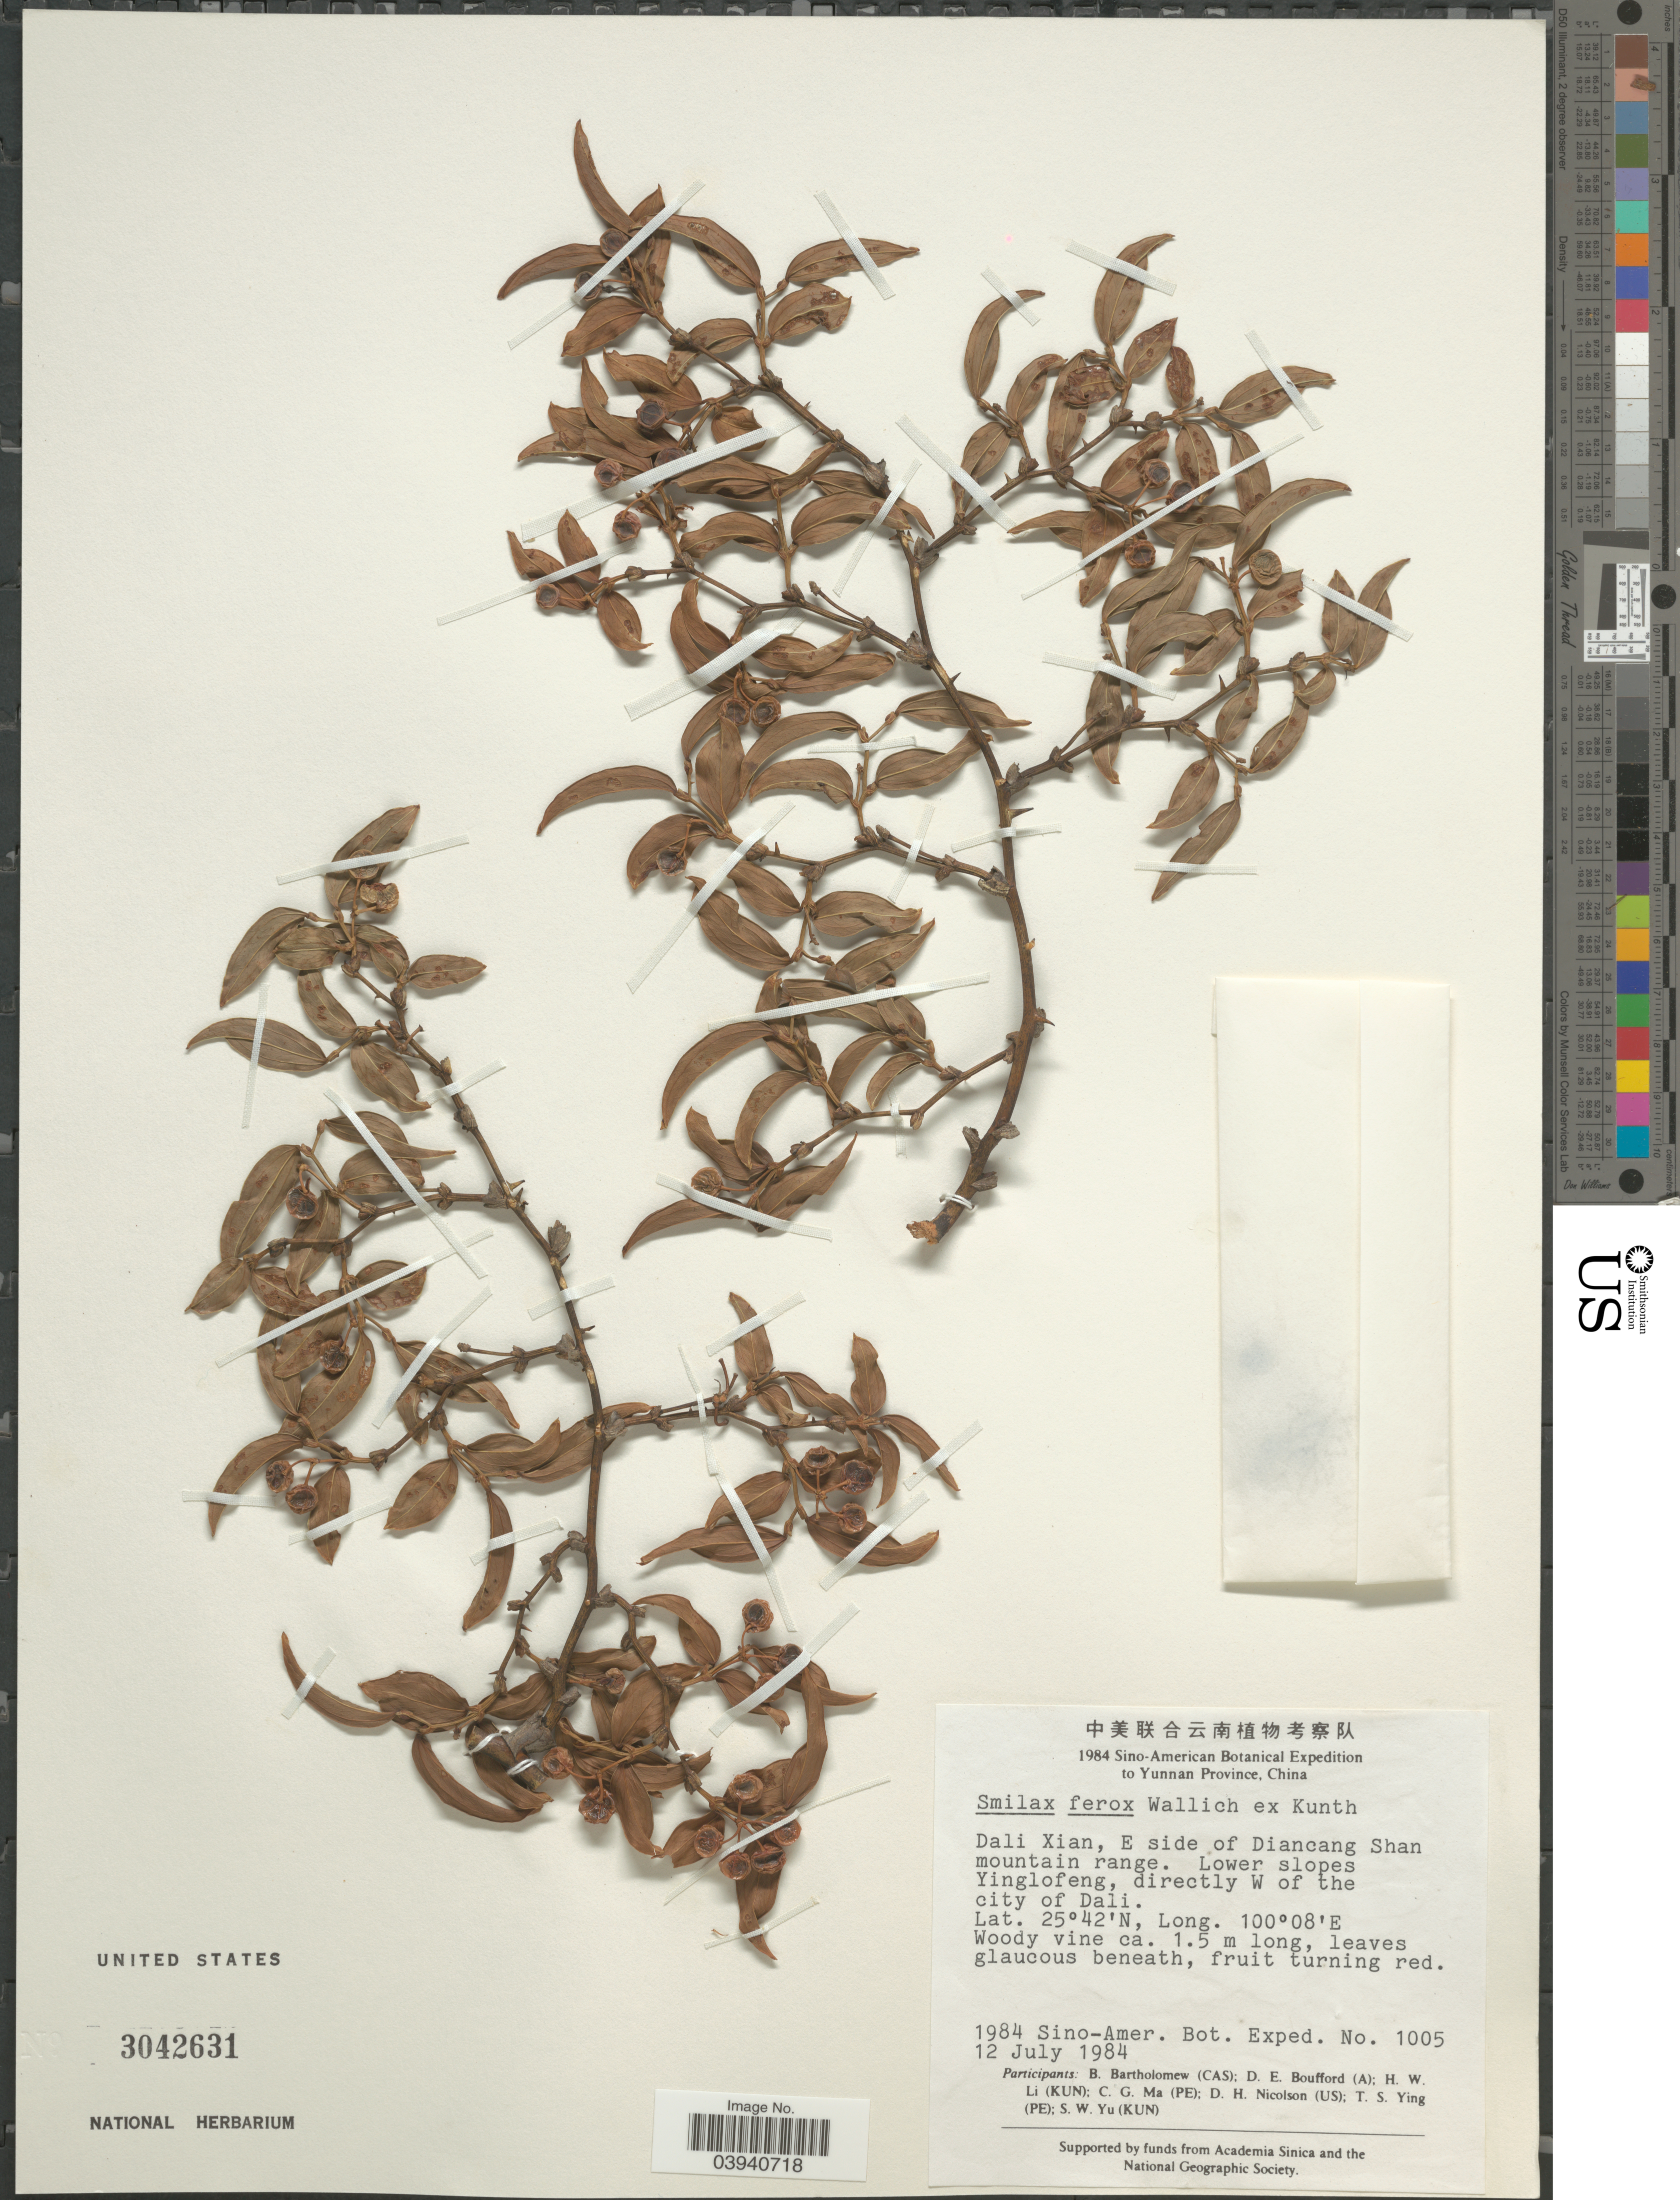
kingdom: Plantae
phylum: Tracheophyta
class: Liliopsida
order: Liliales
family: Smilacaceae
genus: Smilax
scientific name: Smilax ferox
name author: Wall. ex Kunth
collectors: Sino-Amer. Bot. Exped. 1984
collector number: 1005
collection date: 1984-07-12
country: China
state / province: Yunnan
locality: Dali Xian, E side of Diancang Shan mountain range. Lower slopes Yinglofeng, directly W of the city of Dali.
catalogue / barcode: US 3042631